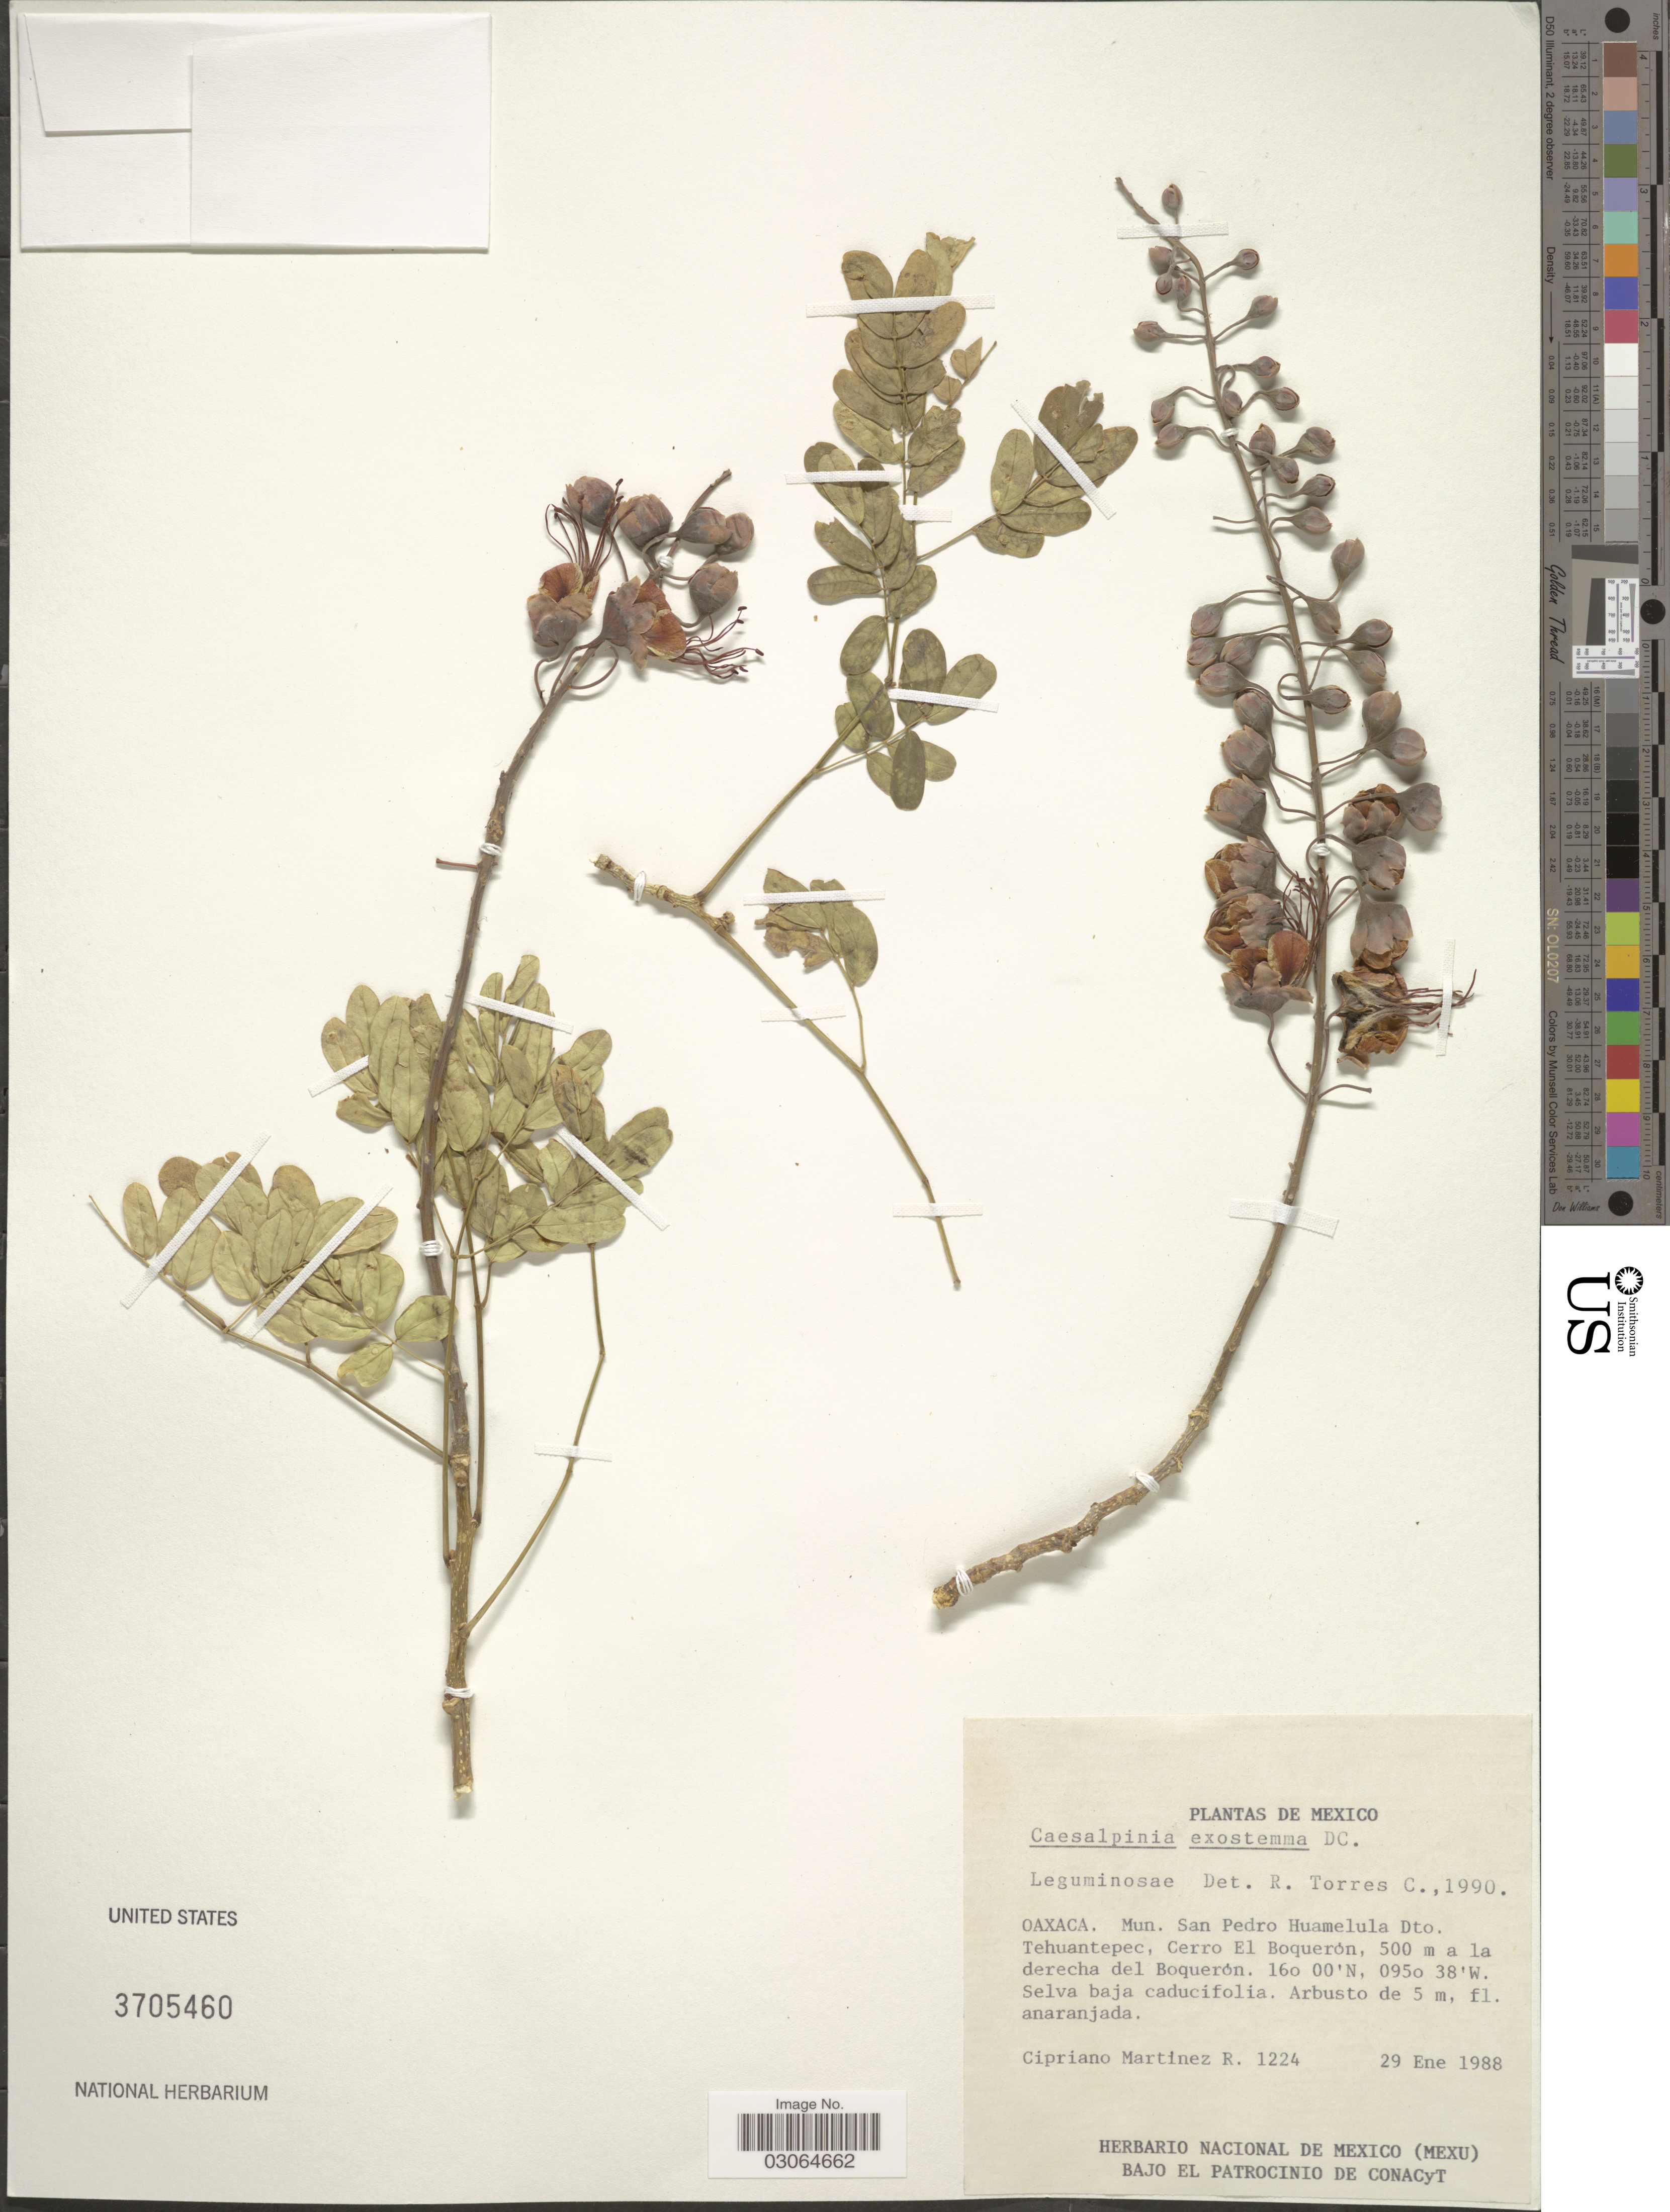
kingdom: Plantae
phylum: Tracheophyta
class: Magnoliopsida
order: Fabales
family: Fabaceae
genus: Erythrostemon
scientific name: Erythrostemon exostemma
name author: (Moc. & Sessé ex DC.) Gagnon & G.P. Lewis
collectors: C. Martínez R.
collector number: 1224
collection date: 1988-01-29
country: Mexico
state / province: Oaxaca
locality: Mun. San Pedro Huamelula Dto. Tehuantepec, Cerro El Boquerón, 500 m a la derecha del Boquerón.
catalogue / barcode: US 3705460